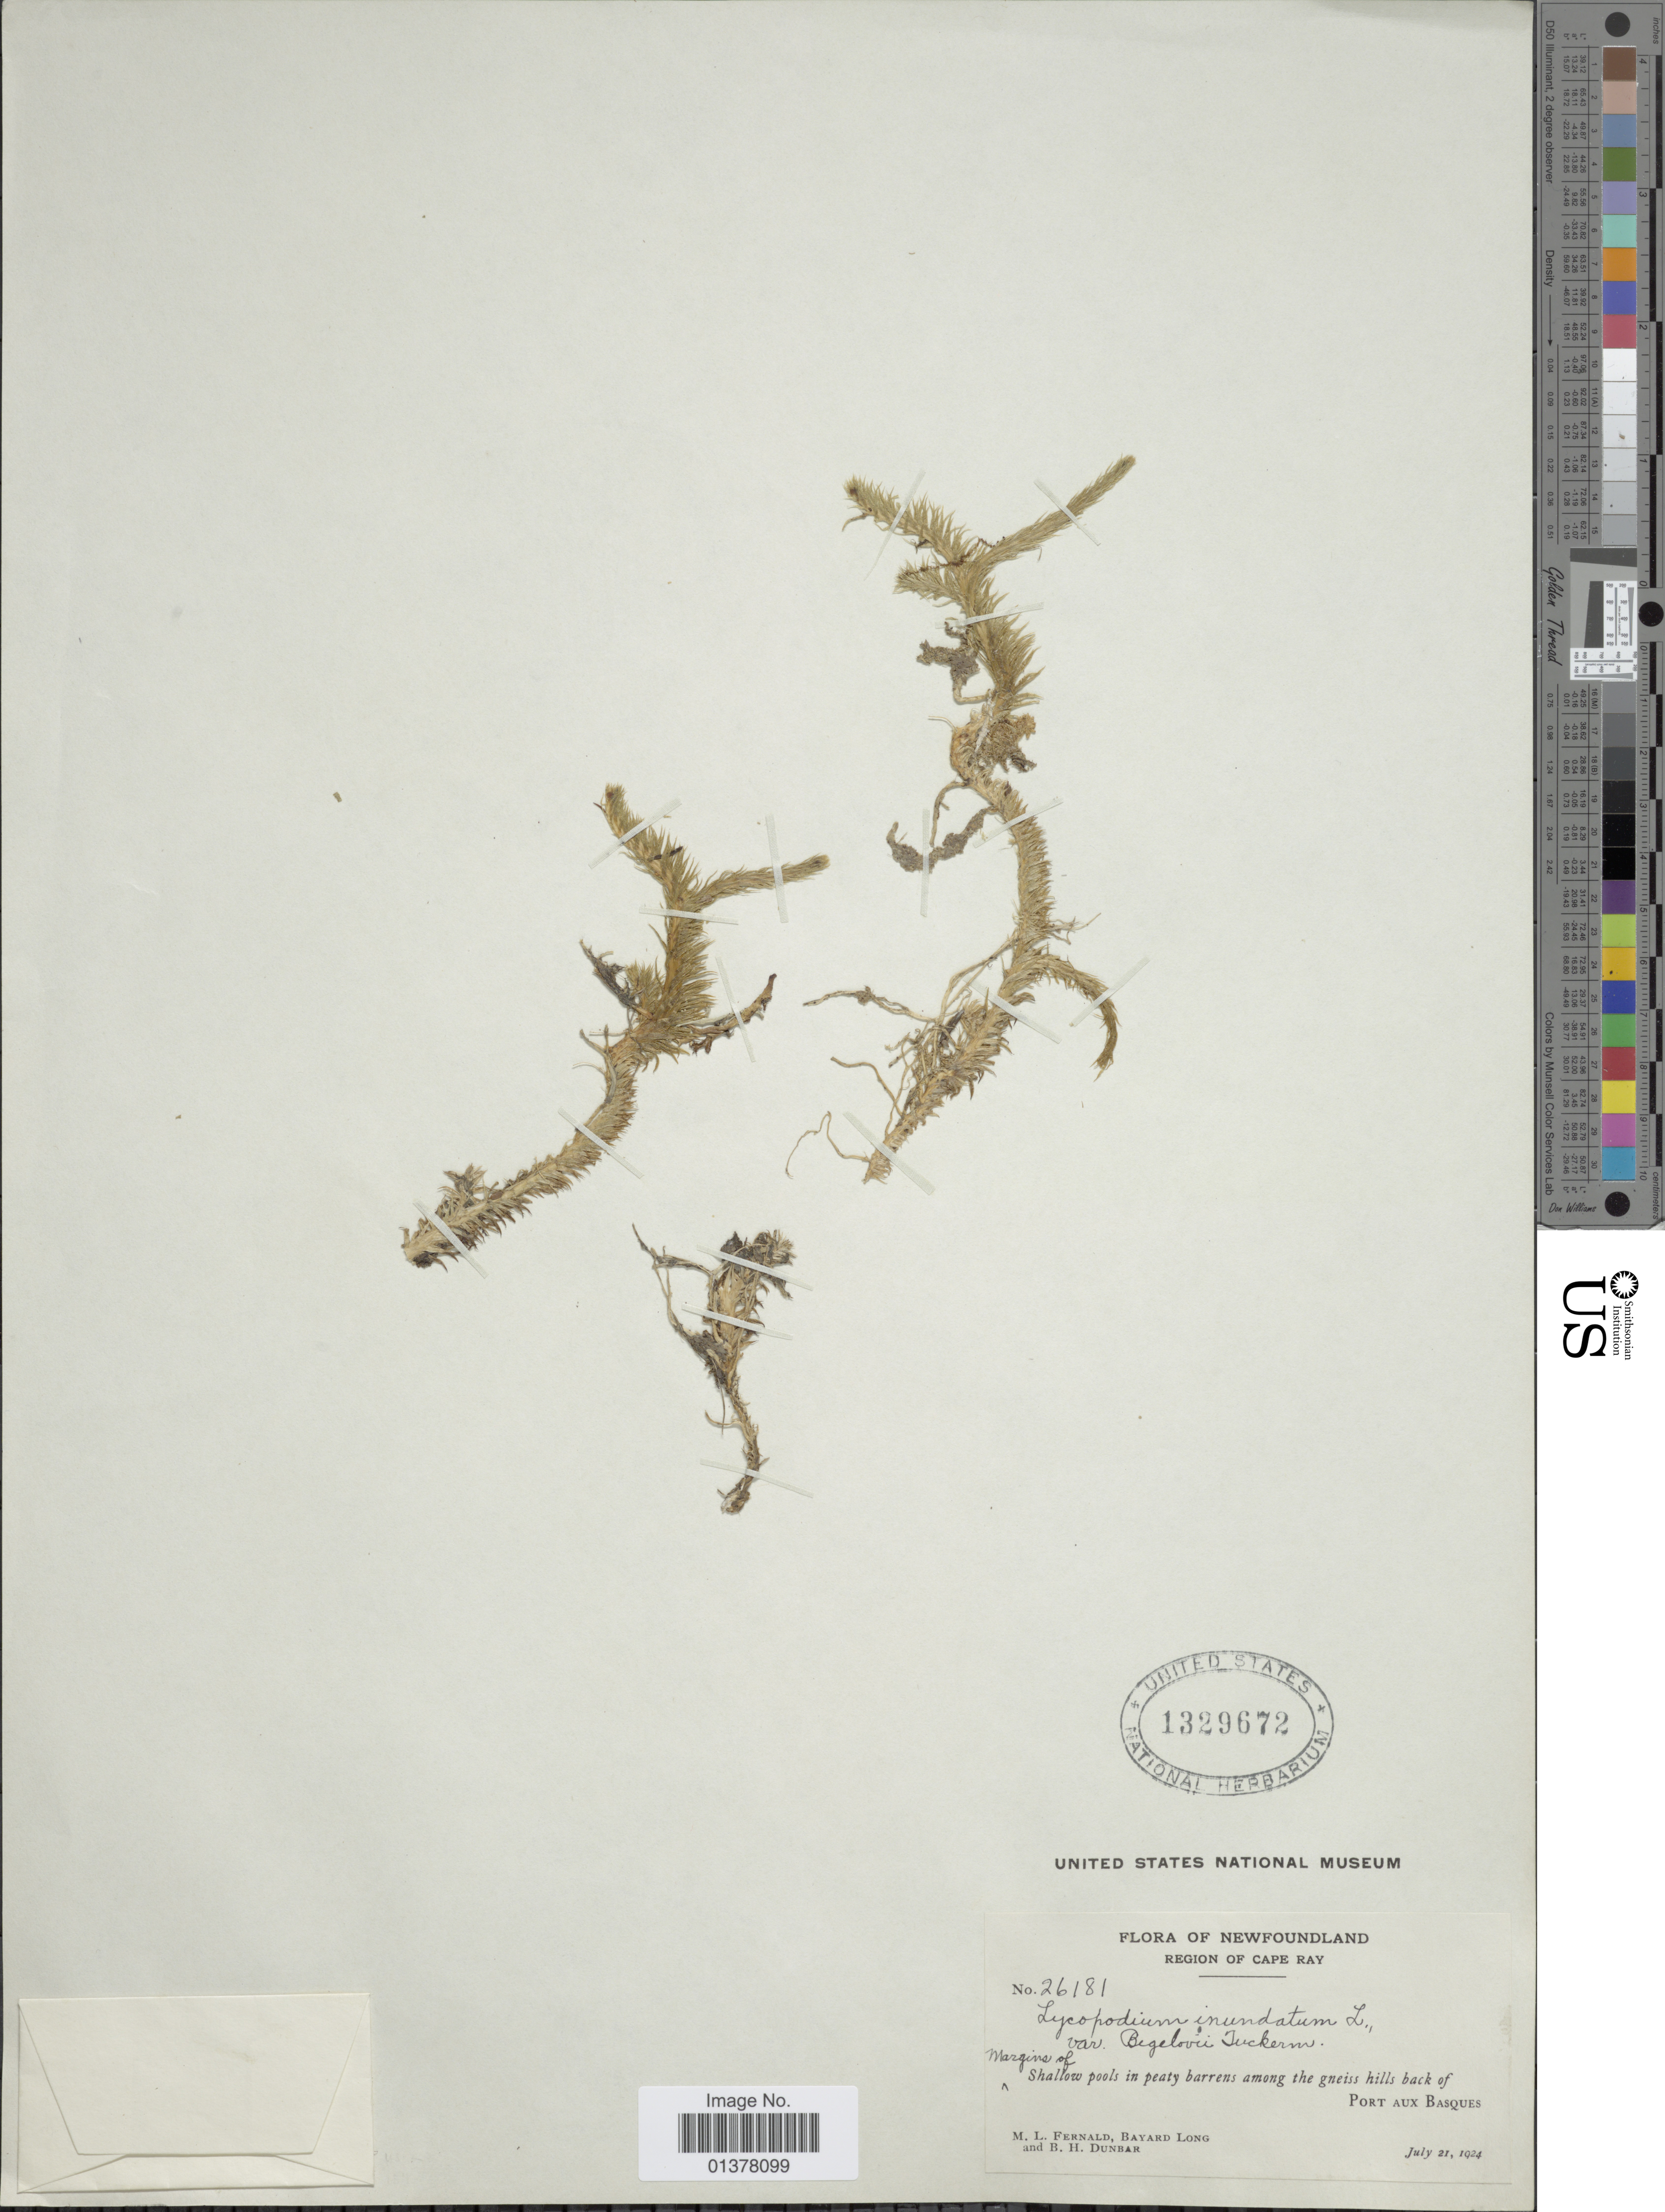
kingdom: Plantae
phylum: Tracheophyta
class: Lycopodiopsida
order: Lycopodiales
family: Lycopodiaceae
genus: Lycopodiella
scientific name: Lycopodiella appressa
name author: (Chapm.) Cranfill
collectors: M. L. Fernald, B. H. Long & B. Dunbar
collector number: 26181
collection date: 1924-07-21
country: Canada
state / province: Newfoundland and Labrador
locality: Shallow pools in peaty barrens among the gneiss hills back of Port Aux Basques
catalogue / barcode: US 1329672